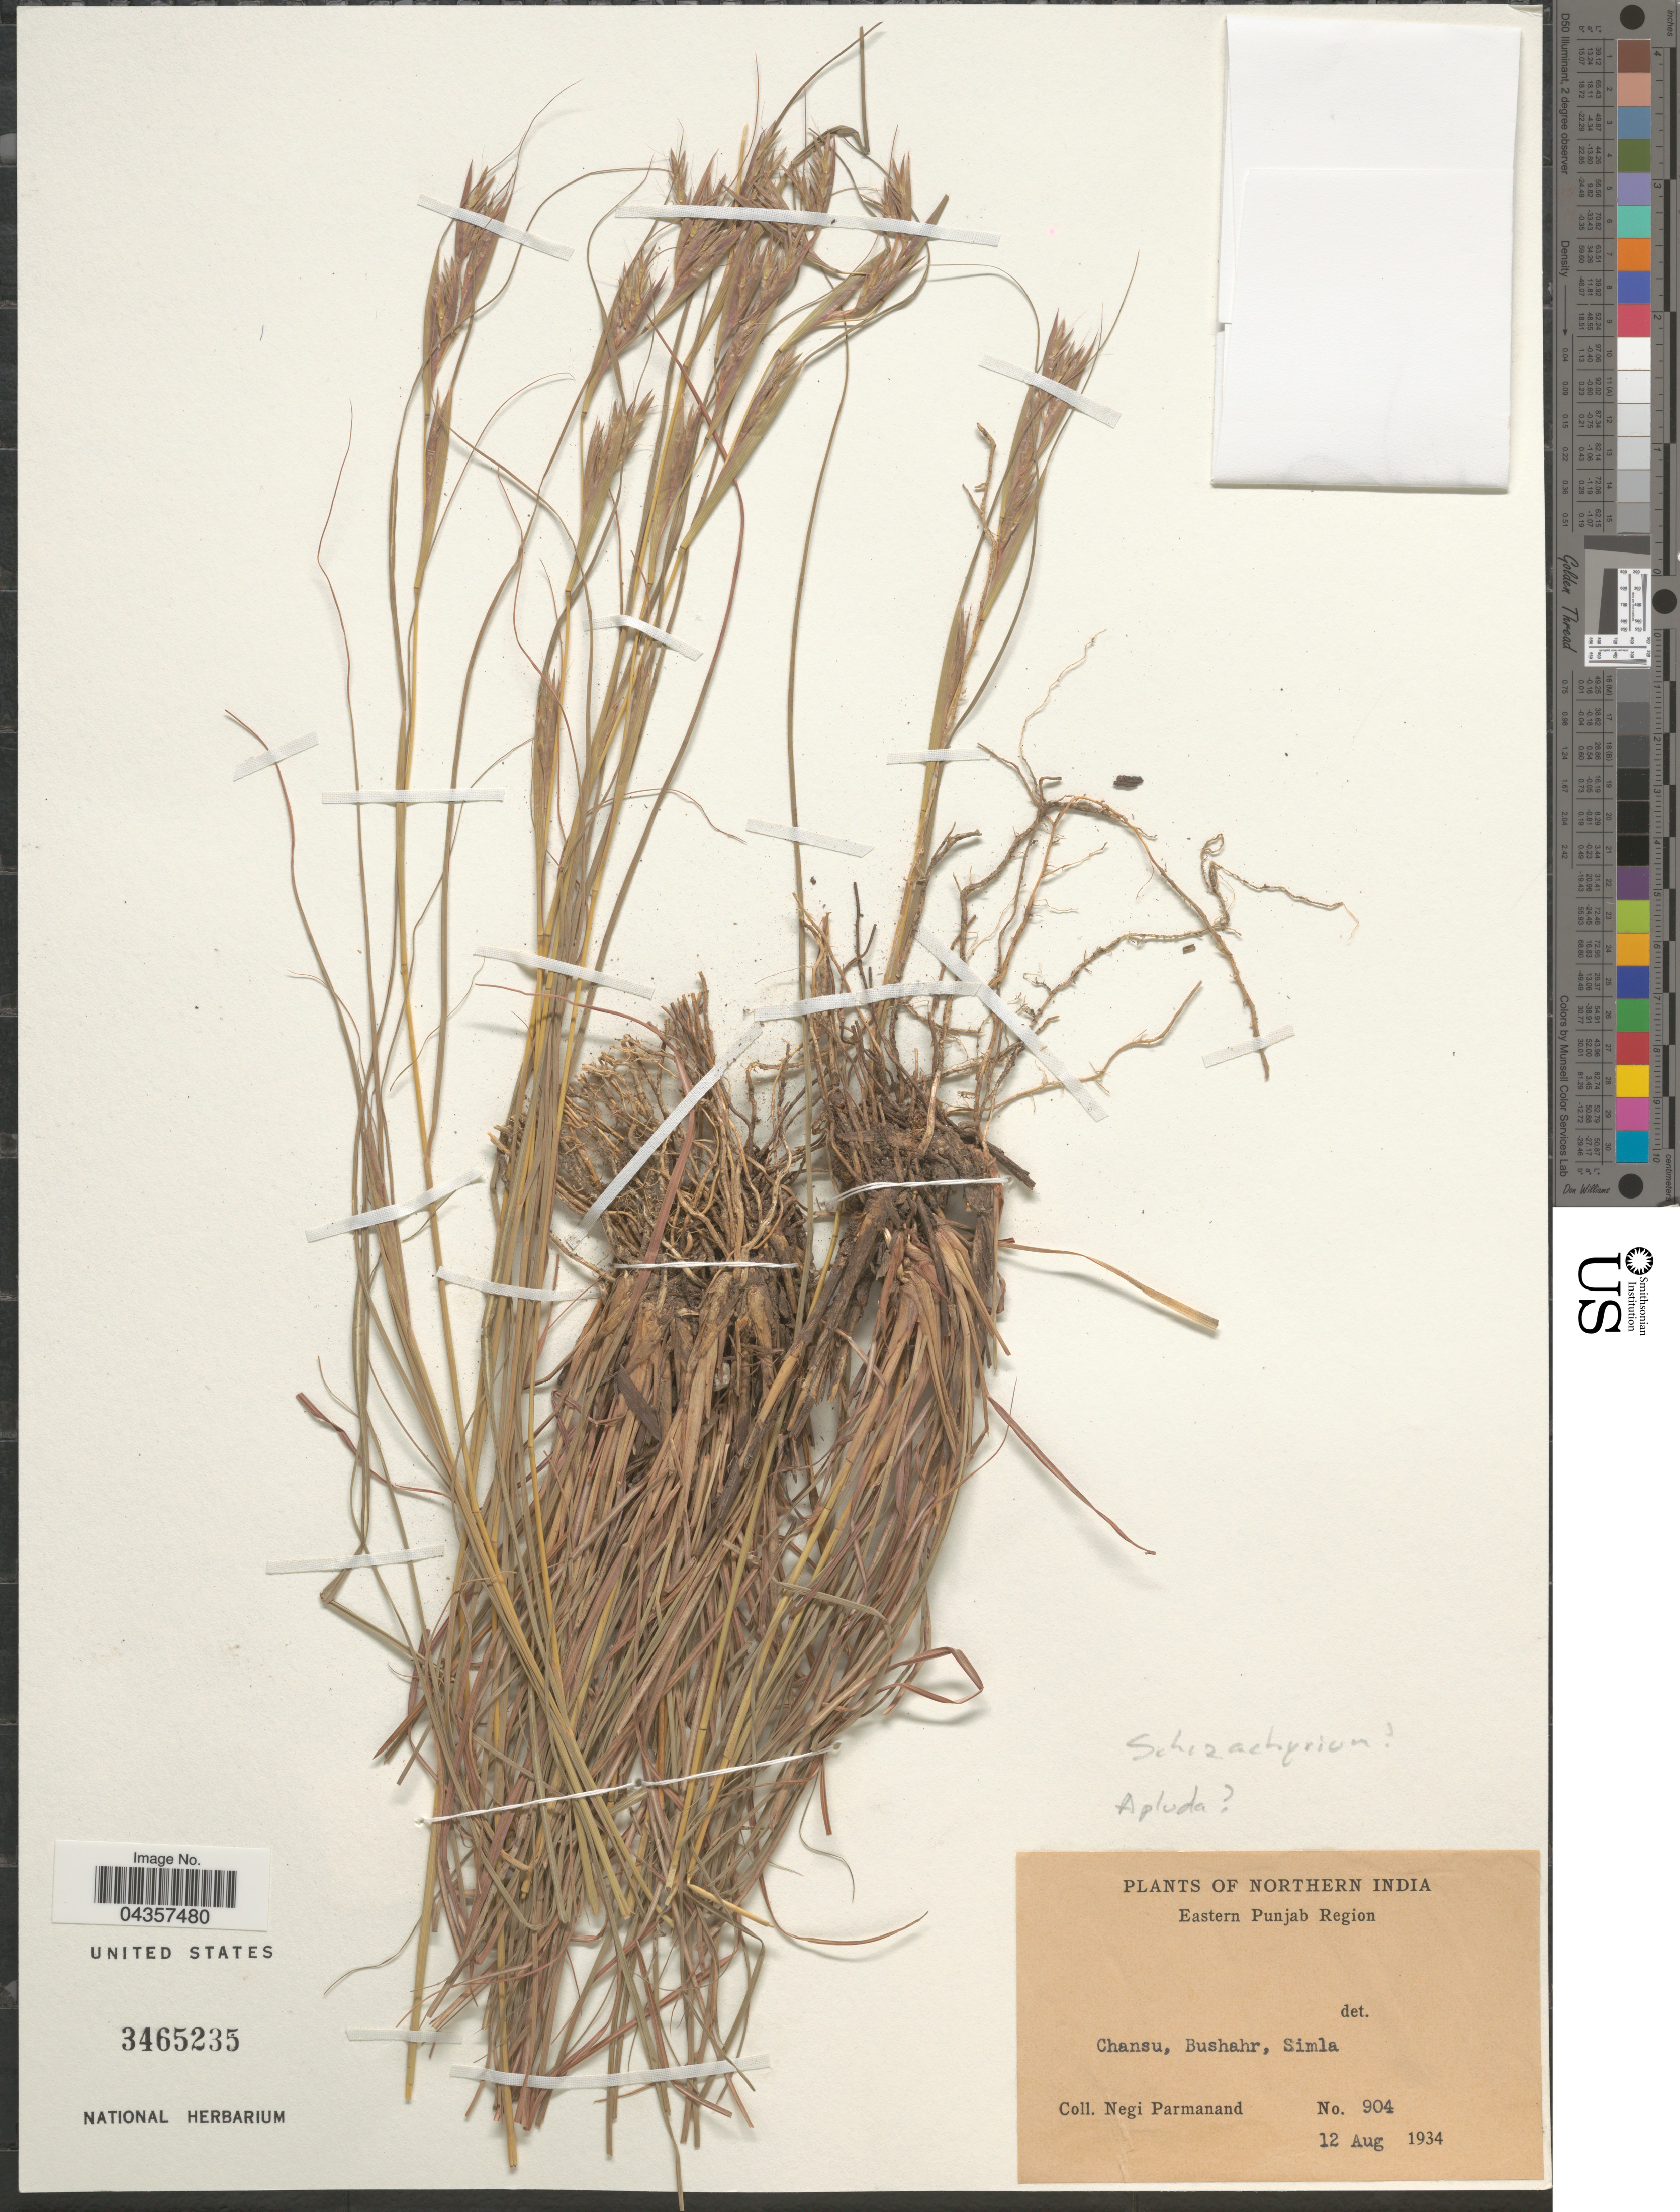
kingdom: Plantae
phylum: Tracheophyta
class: Liliopsida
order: Poales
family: Poaceae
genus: Schizachyrium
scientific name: Schizachyrium sp.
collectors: N. Parmanand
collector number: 904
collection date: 1934-08-12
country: India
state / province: Himachal Pradesh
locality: Northern India. Eastern Punjab Region. Chansu, Bushahr, Simla.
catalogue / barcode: US 3465235